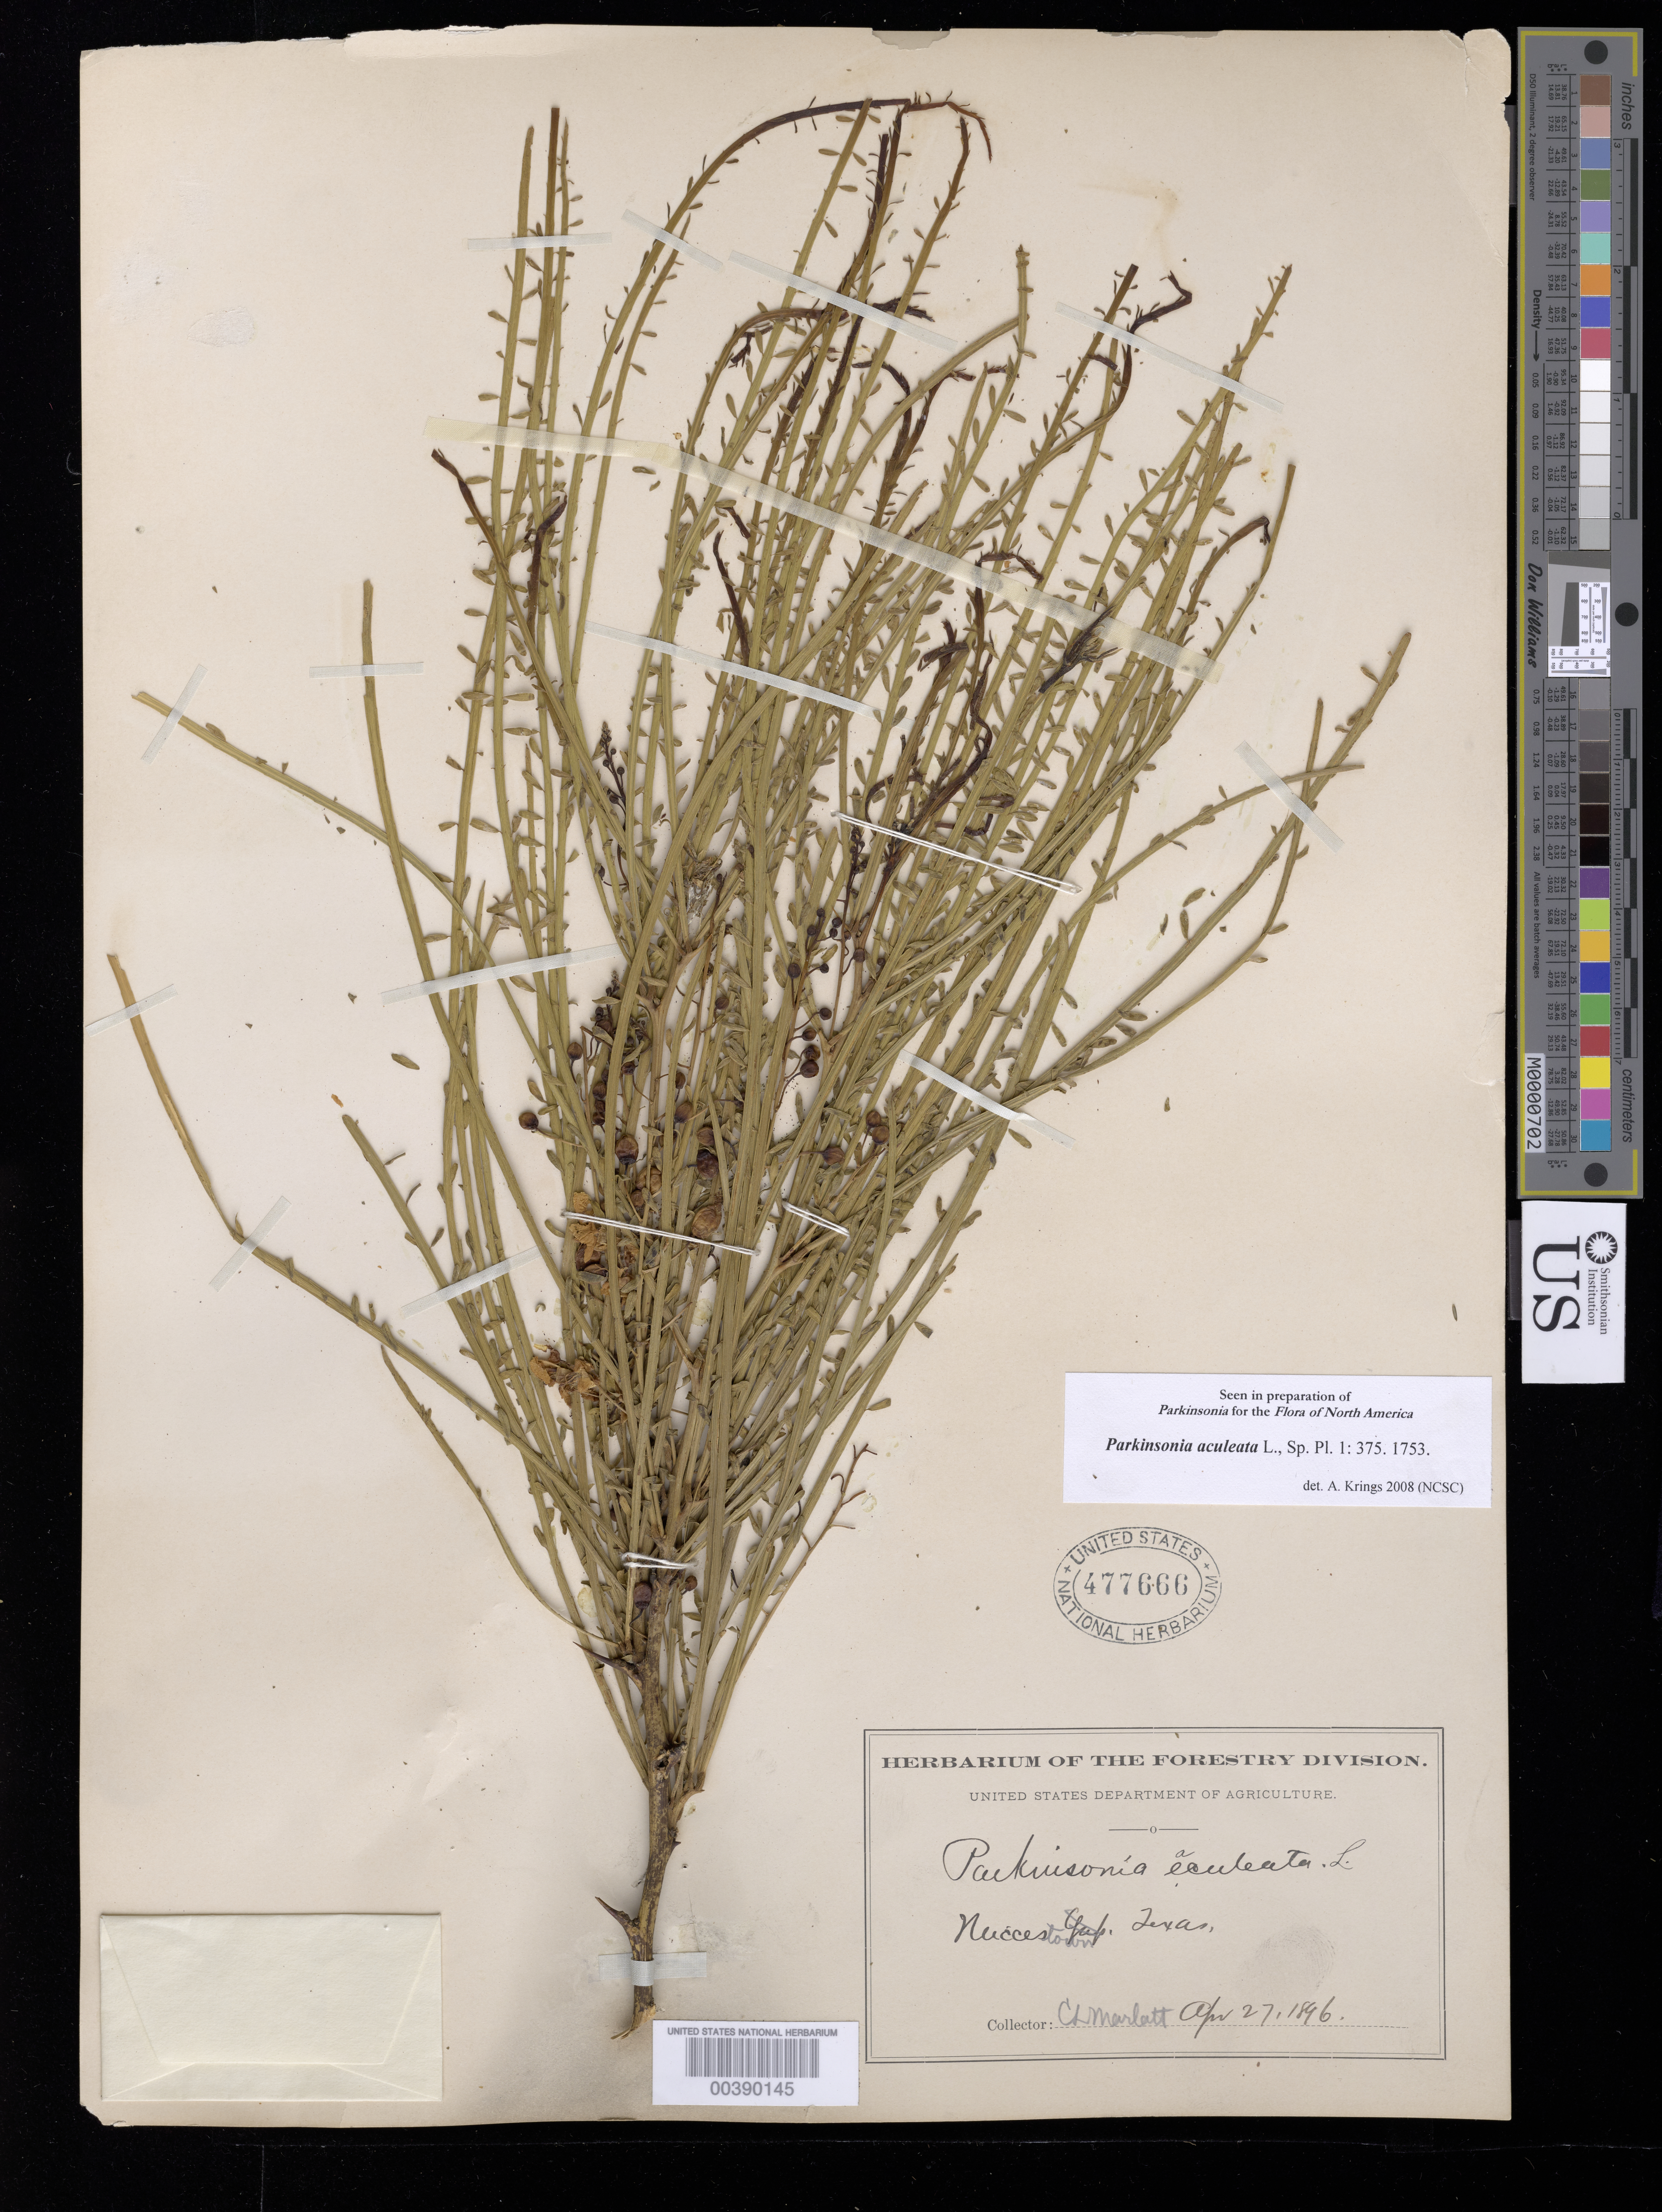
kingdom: Plantae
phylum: Tracheophyta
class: Magnoliopsida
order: Fabales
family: Fabaceae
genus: Parkinsonia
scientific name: Parkinsonia aculeata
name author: L.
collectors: C. Meirlatt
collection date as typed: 27 Apr 1896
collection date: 1896-04-27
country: United States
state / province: Texas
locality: Nuecestown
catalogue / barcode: US 477666